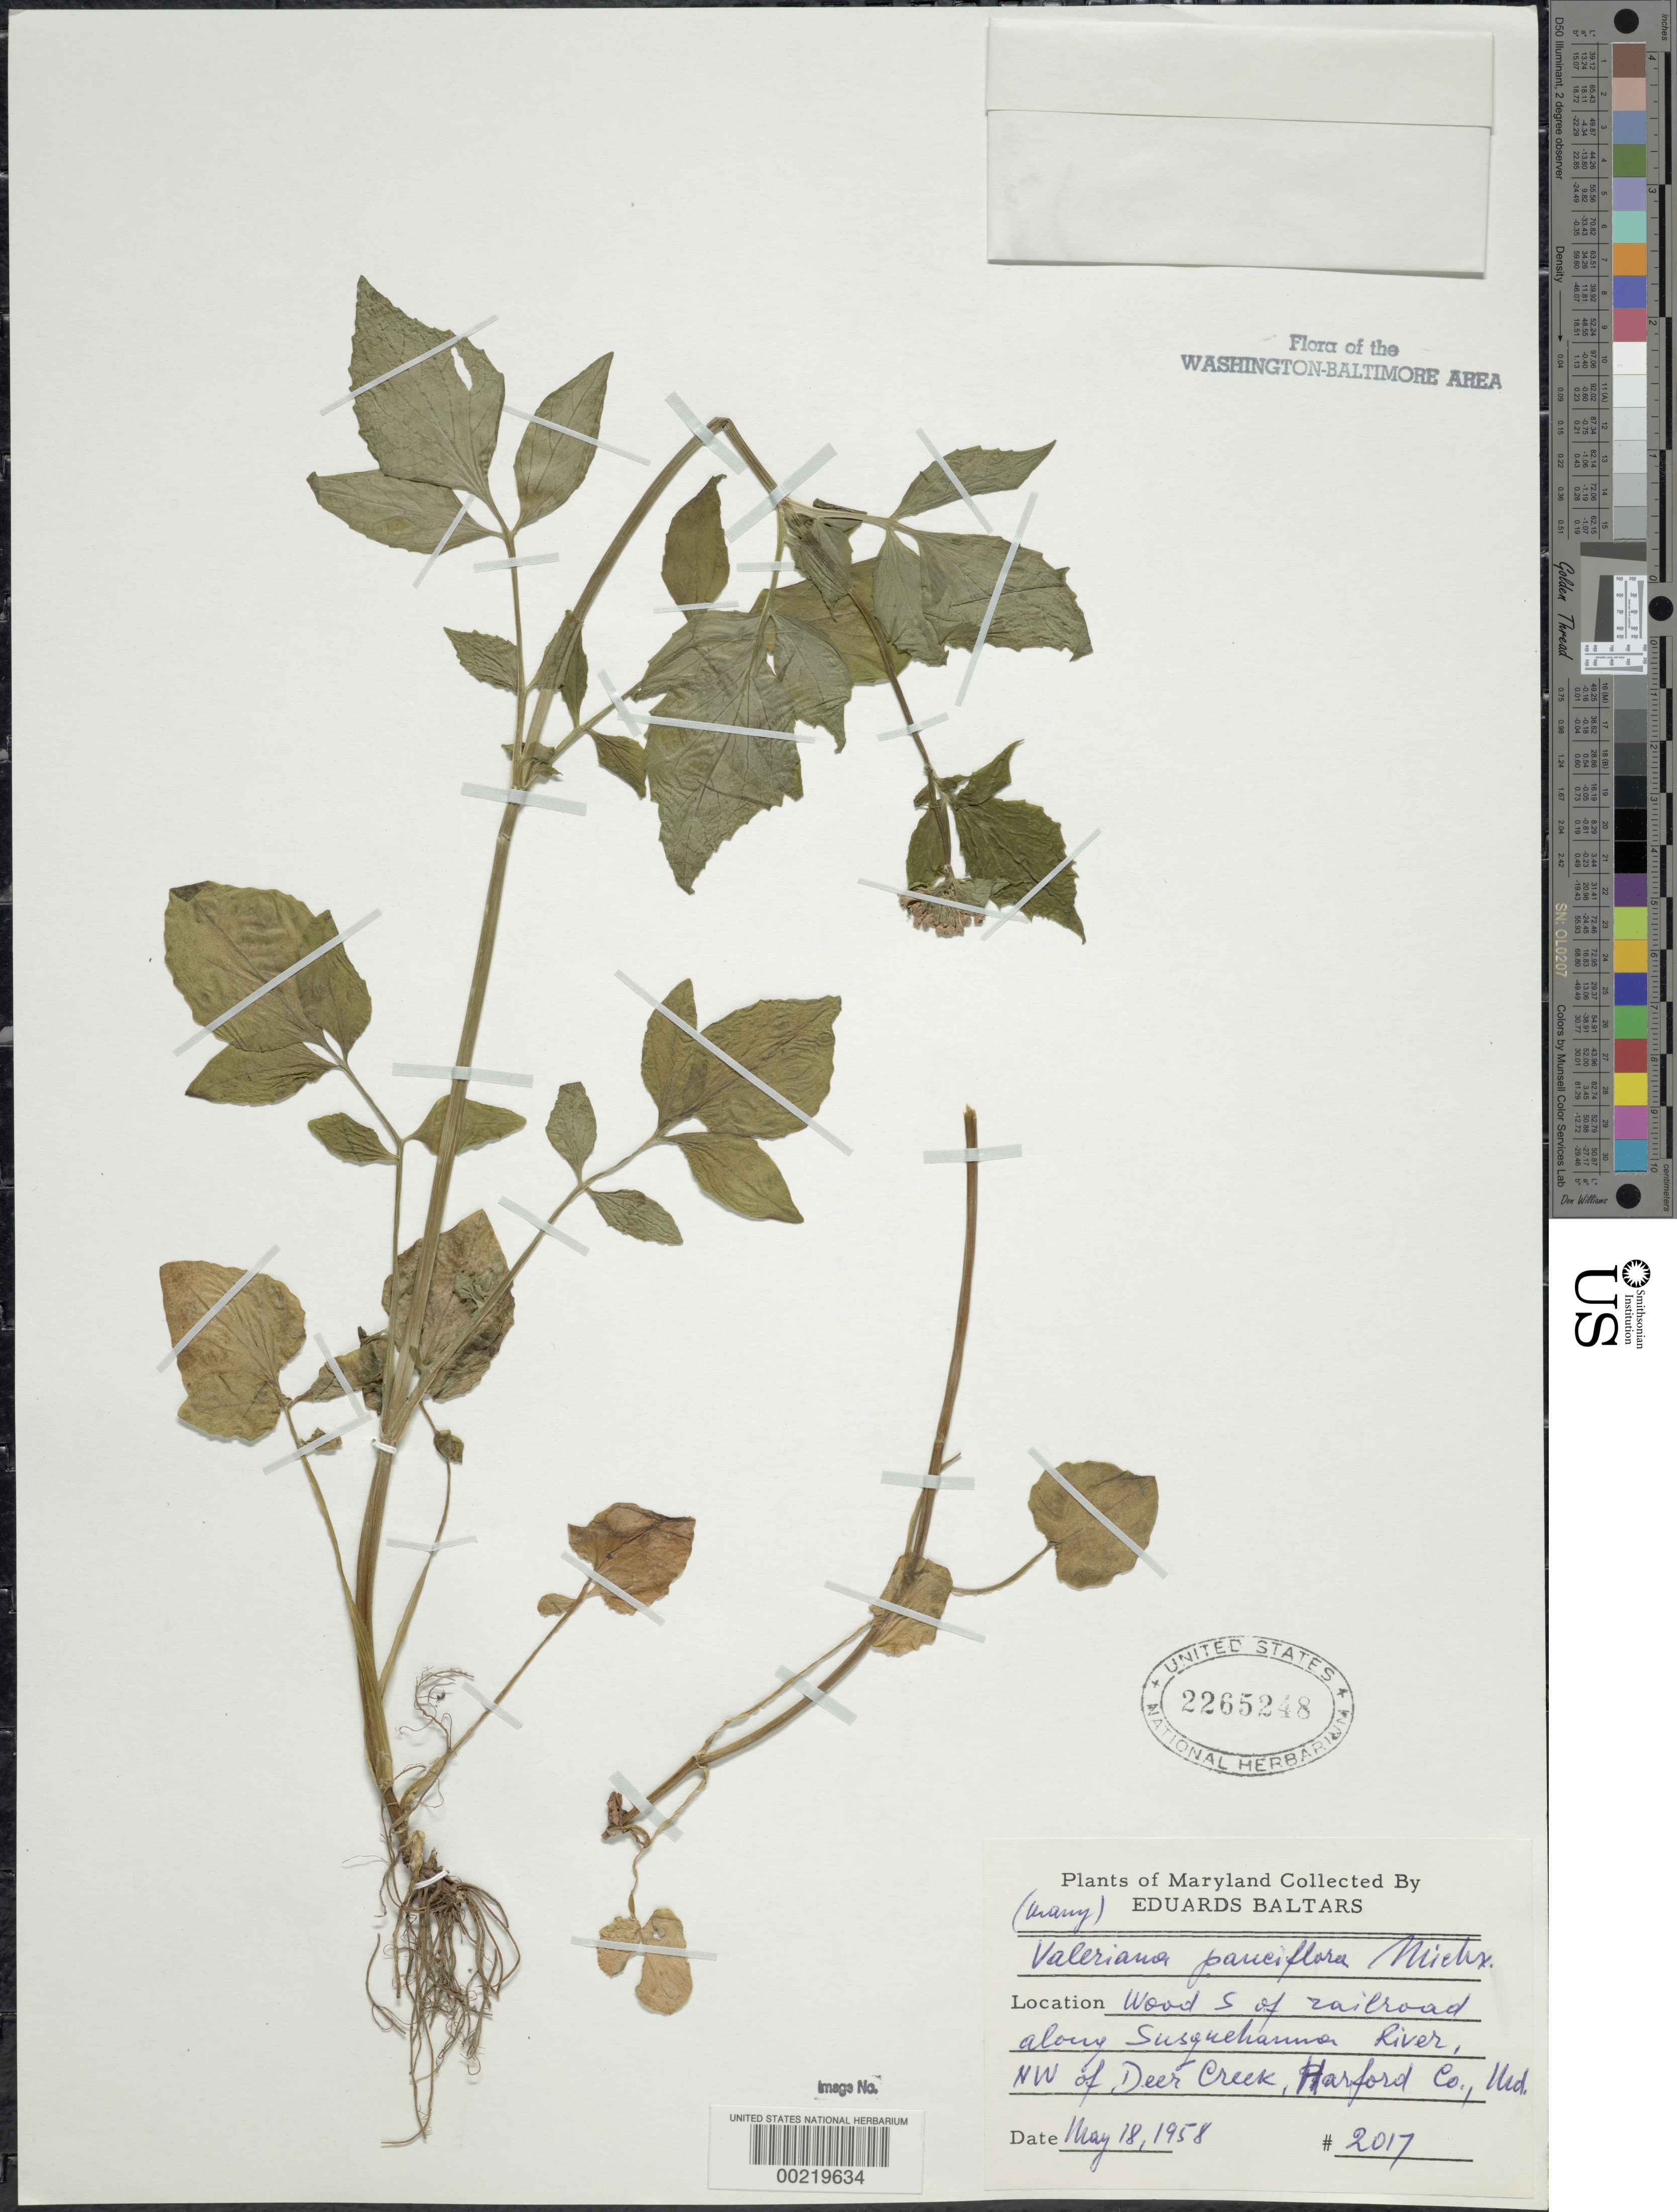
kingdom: Plantae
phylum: Tracheophyta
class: Magnoliopsida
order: Dipsacales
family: Caprifoliaceae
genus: Valeriana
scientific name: Valeriana pauciflora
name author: Michx.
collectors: E. Baltars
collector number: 2017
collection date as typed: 18 May 1958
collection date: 1958-05-18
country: United States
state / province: Maryland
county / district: Harford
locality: S of R.R. along Susquehanna River, NW of Deer Creek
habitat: Wood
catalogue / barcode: US 2265248